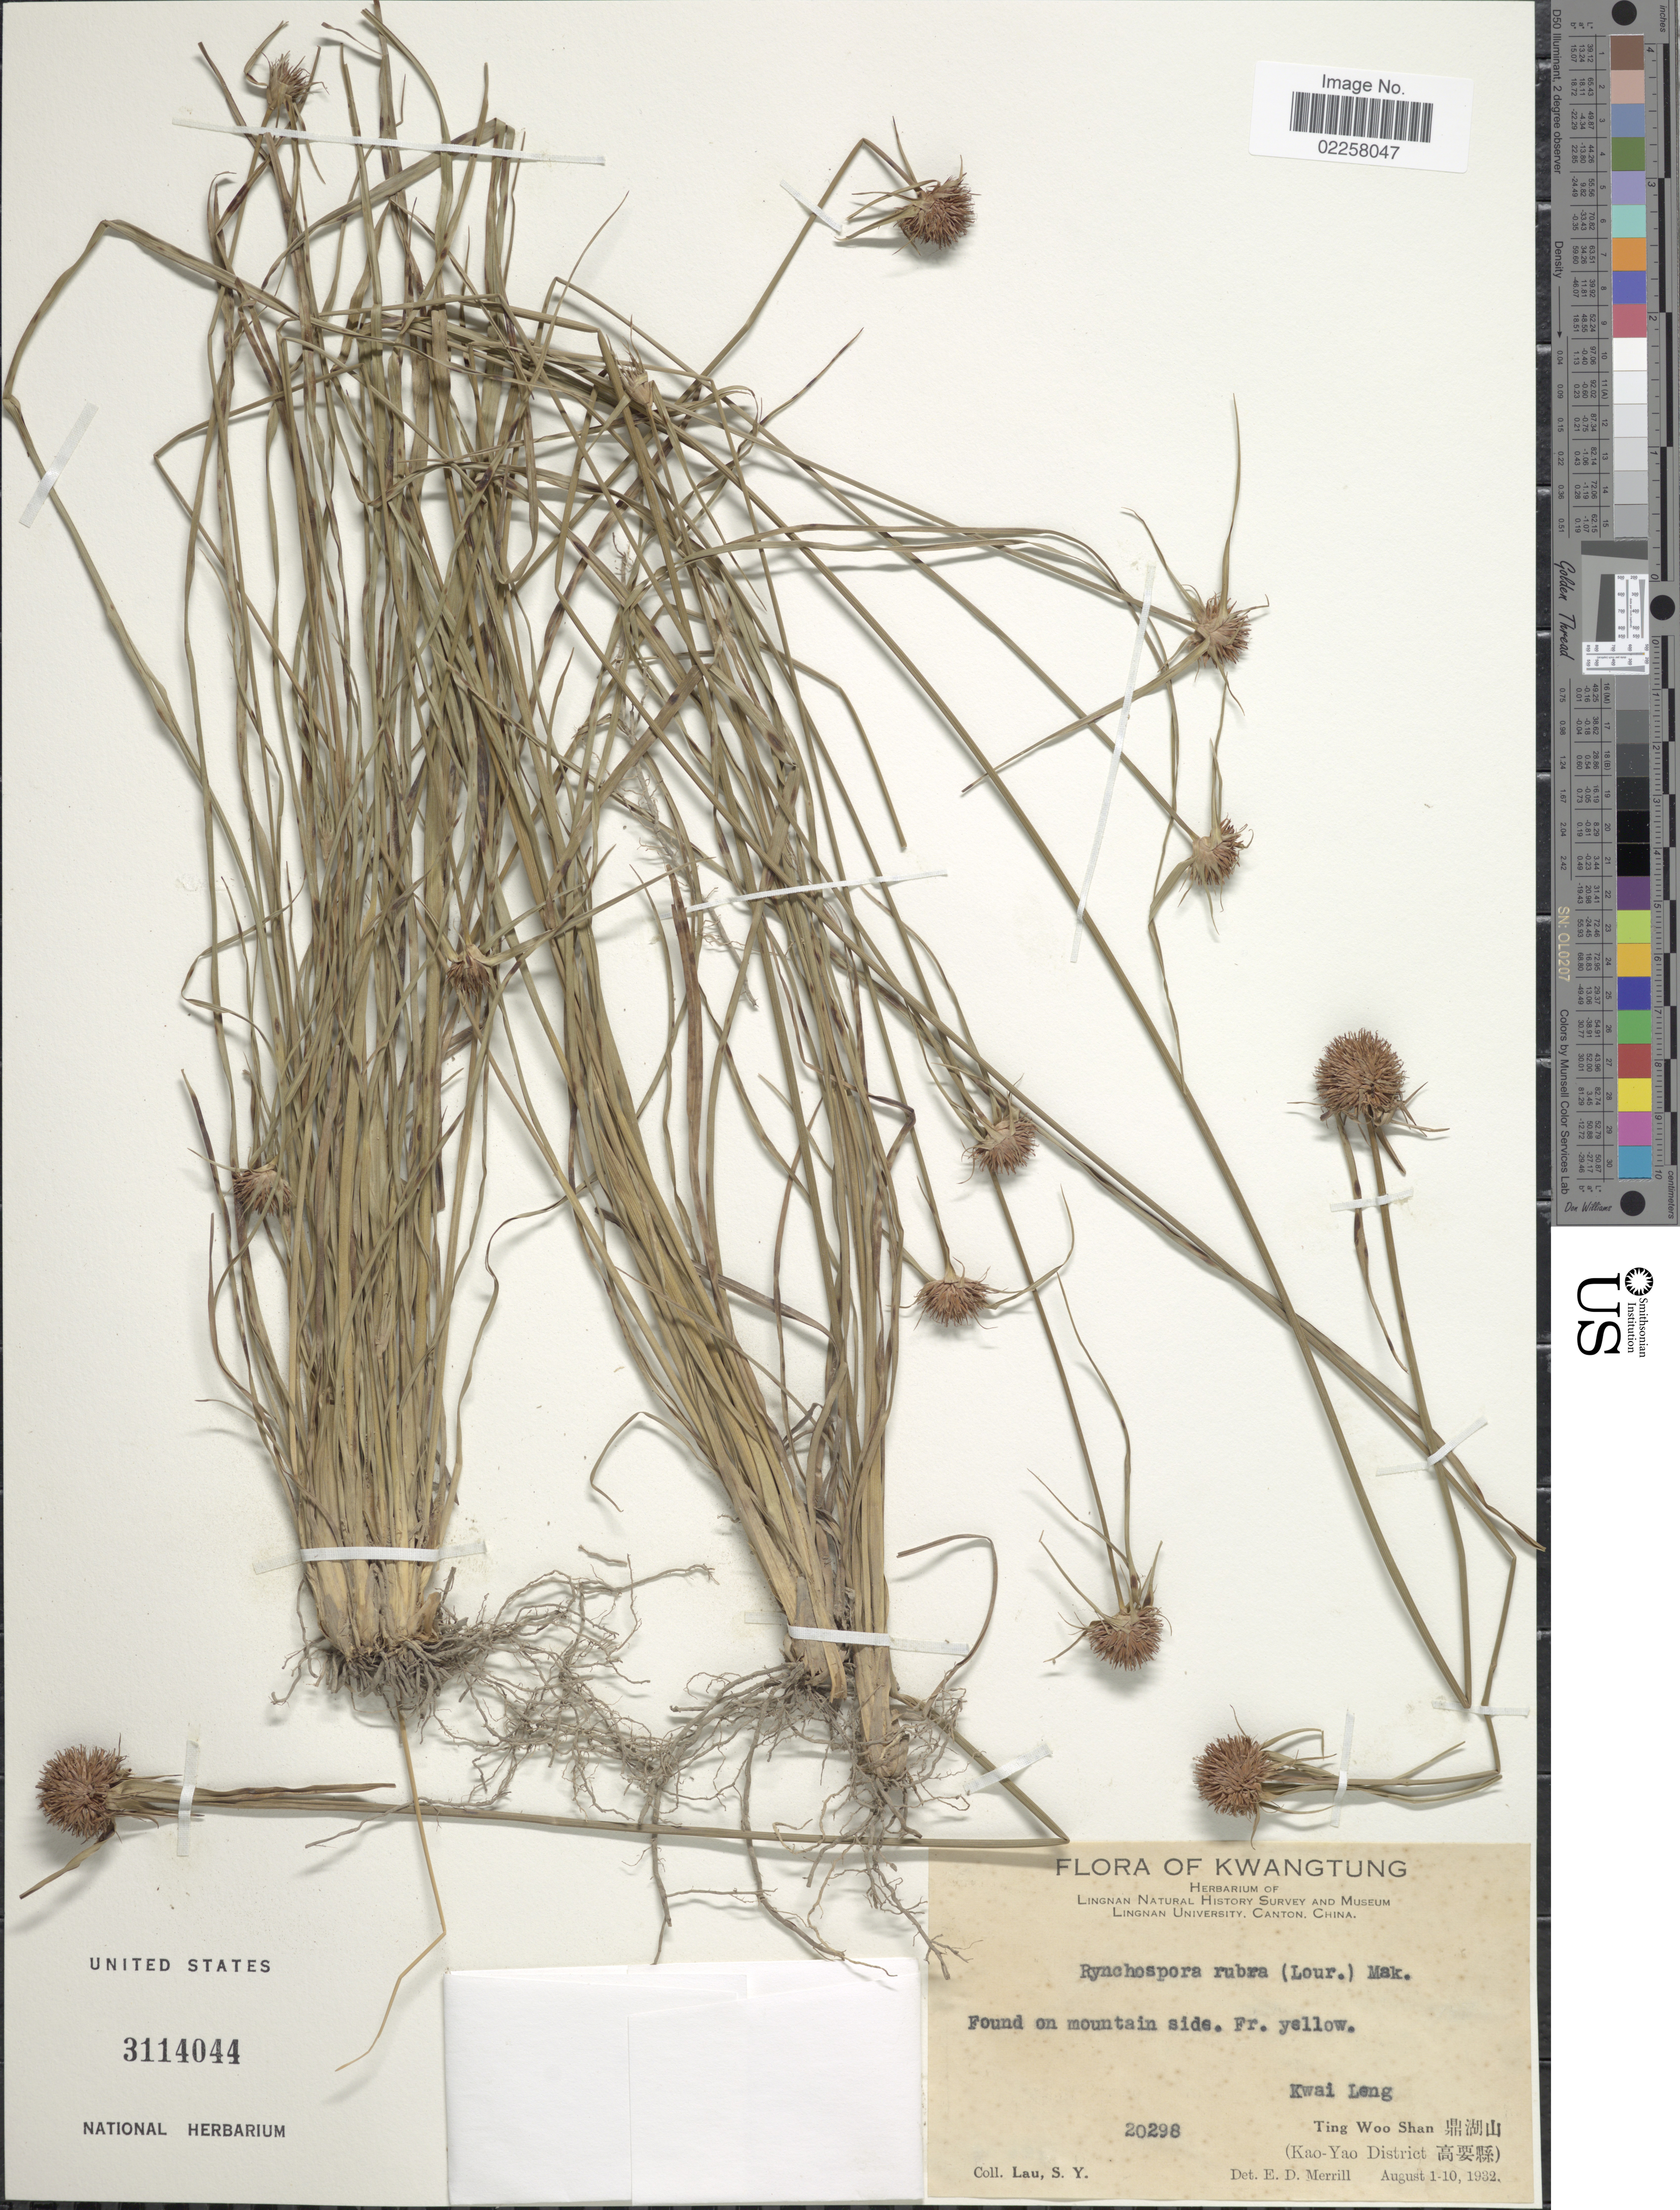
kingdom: Plantae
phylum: Tracheophyta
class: Liliopsida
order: Poales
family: Cyperaceae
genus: Rhynchospora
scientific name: Rhynchospora rubra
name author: (Lour.) Makino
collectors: S. Y. Lau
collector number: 20298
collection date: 1932-08-01/1932-08-10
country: China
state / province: Guangdong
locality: Kwangtung. Kwai Leng. Ting Woo Shan X. (Kao-Yao District X)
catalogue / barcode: US 3114044